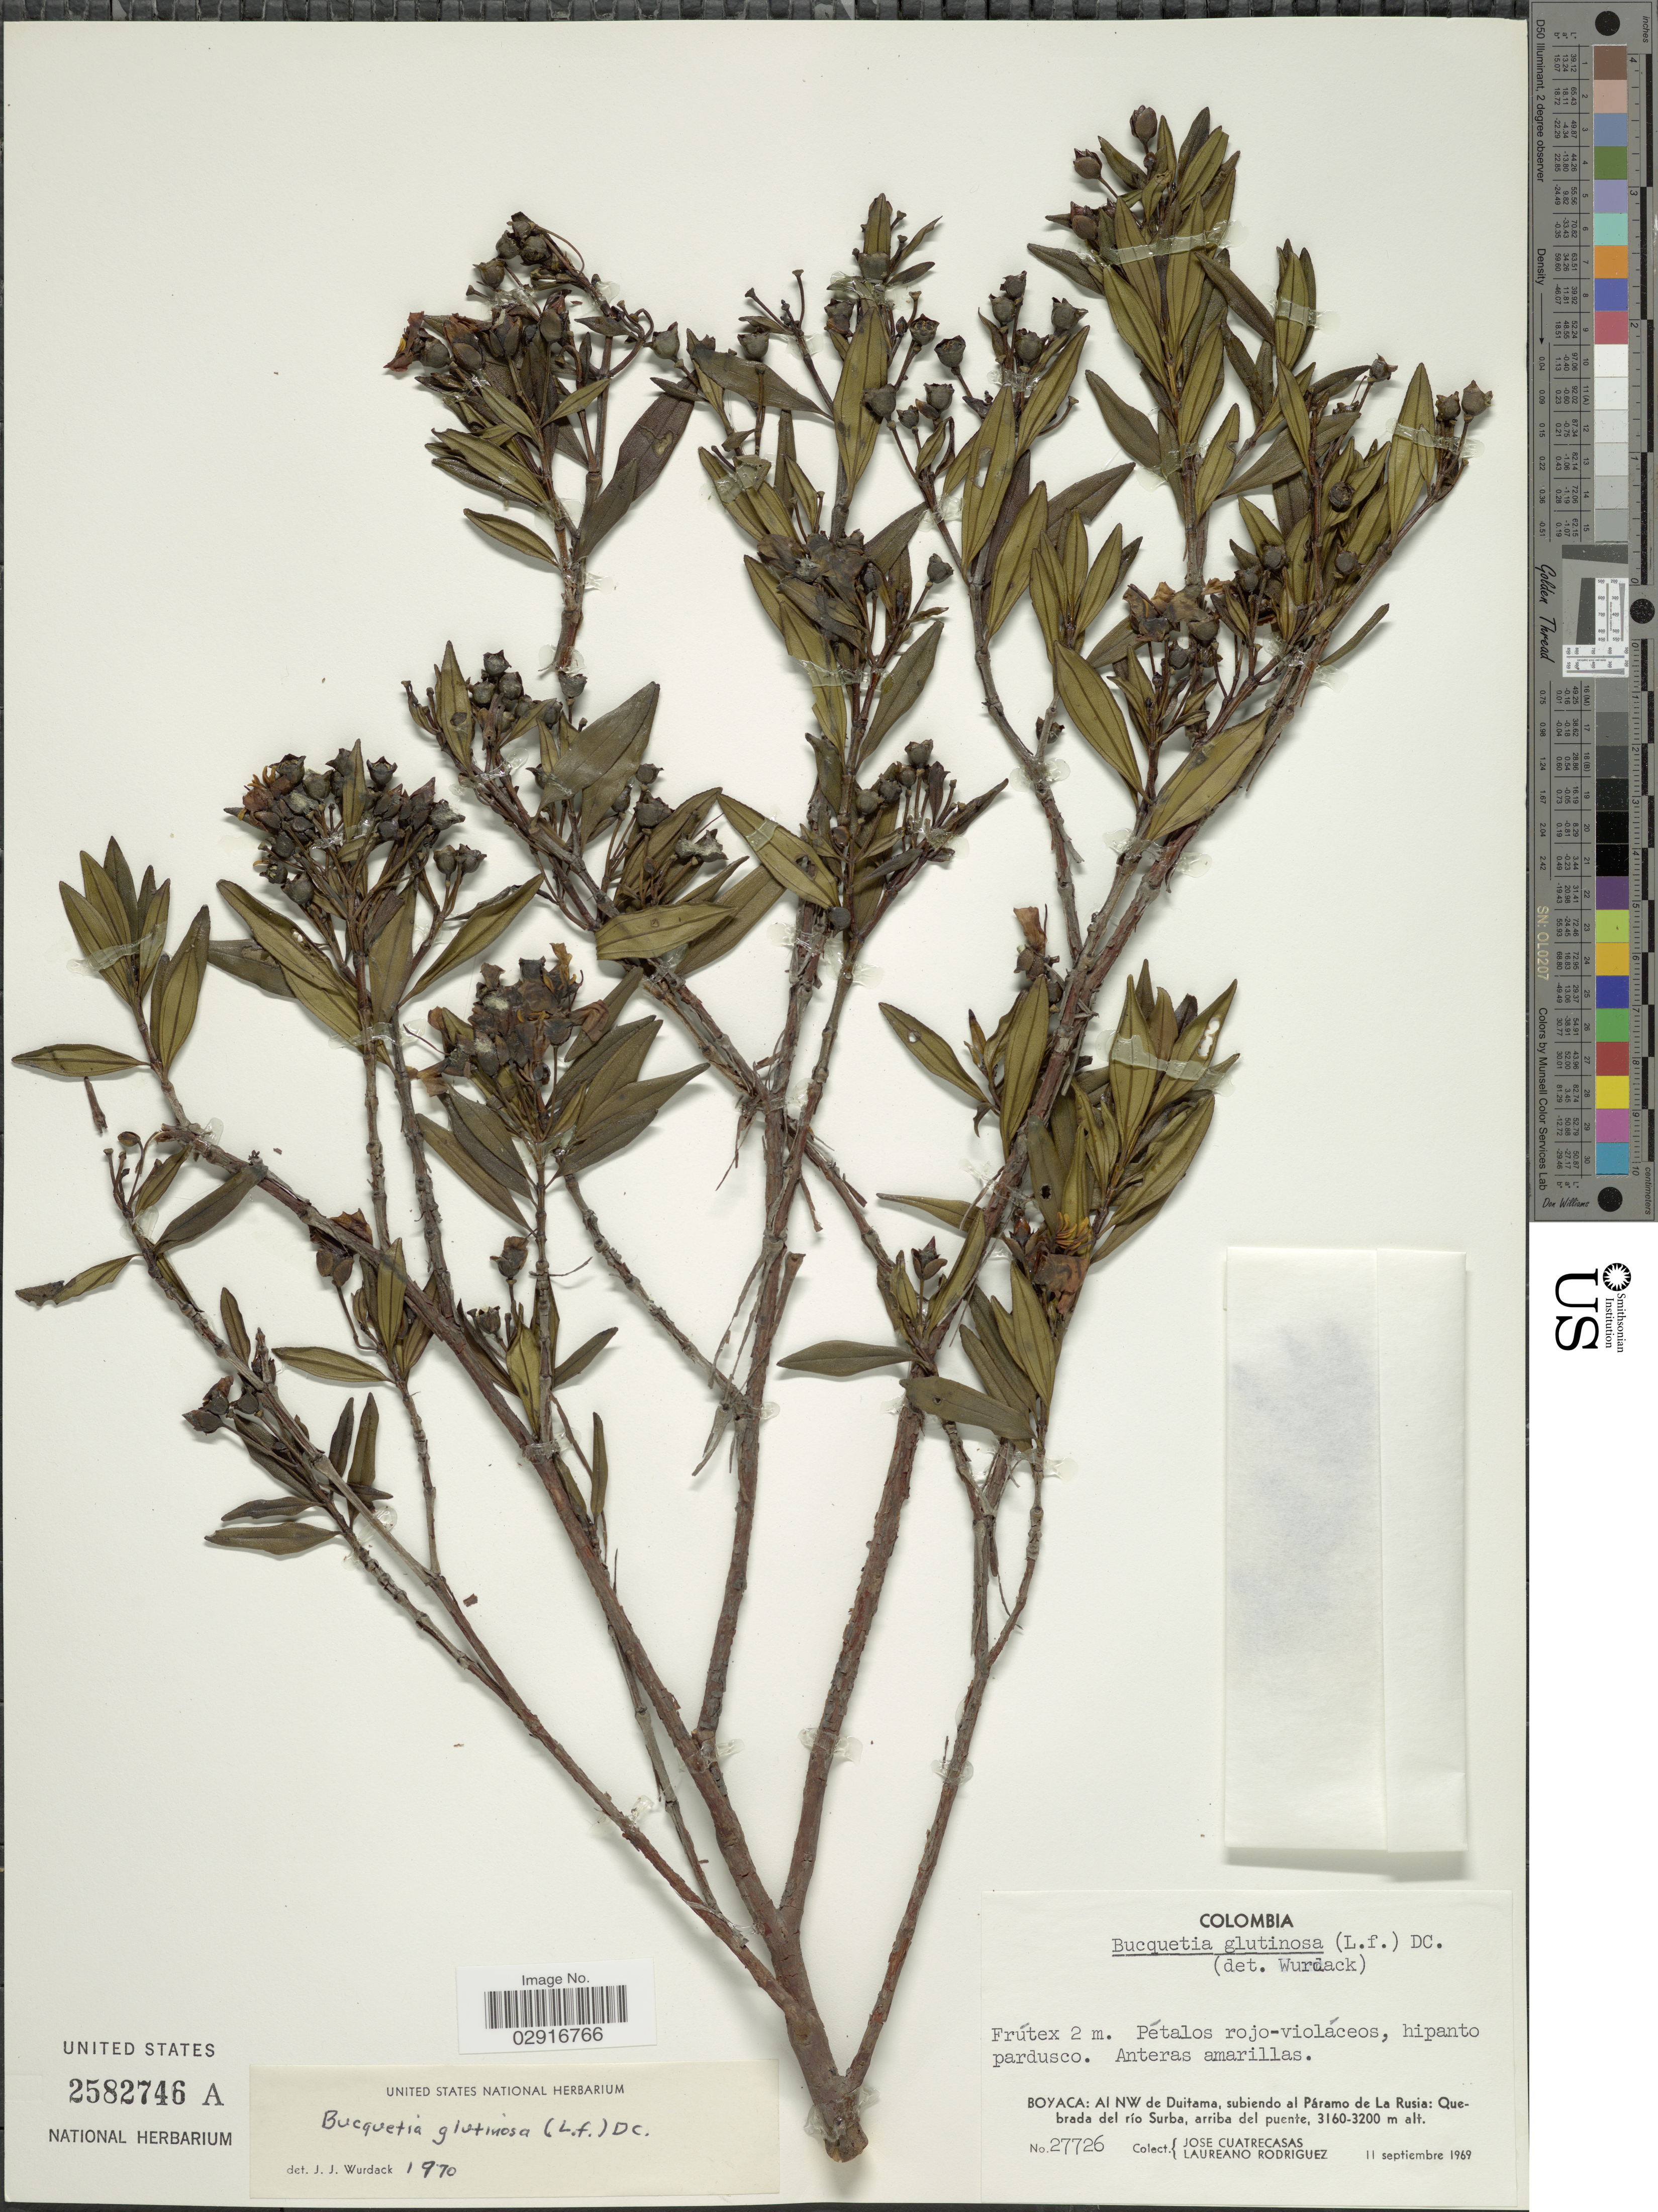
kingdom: Plantae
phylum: Tracheophyta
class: Magnoliopsida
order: Myrtales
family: Melastomataceae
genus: Bucquetia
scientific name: Bucquetia glutinosa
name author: DC.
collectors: J. Cuatrecasas & L. Rodriguez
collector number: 27726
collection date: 1969-09-11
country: Colombia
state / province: Boyacá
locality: Al NW de Duitama, subiendo al Páramo de La Rusia: Quebrada del río Surba, arriba del puente.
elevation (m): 3160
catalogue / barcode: US 2582746A